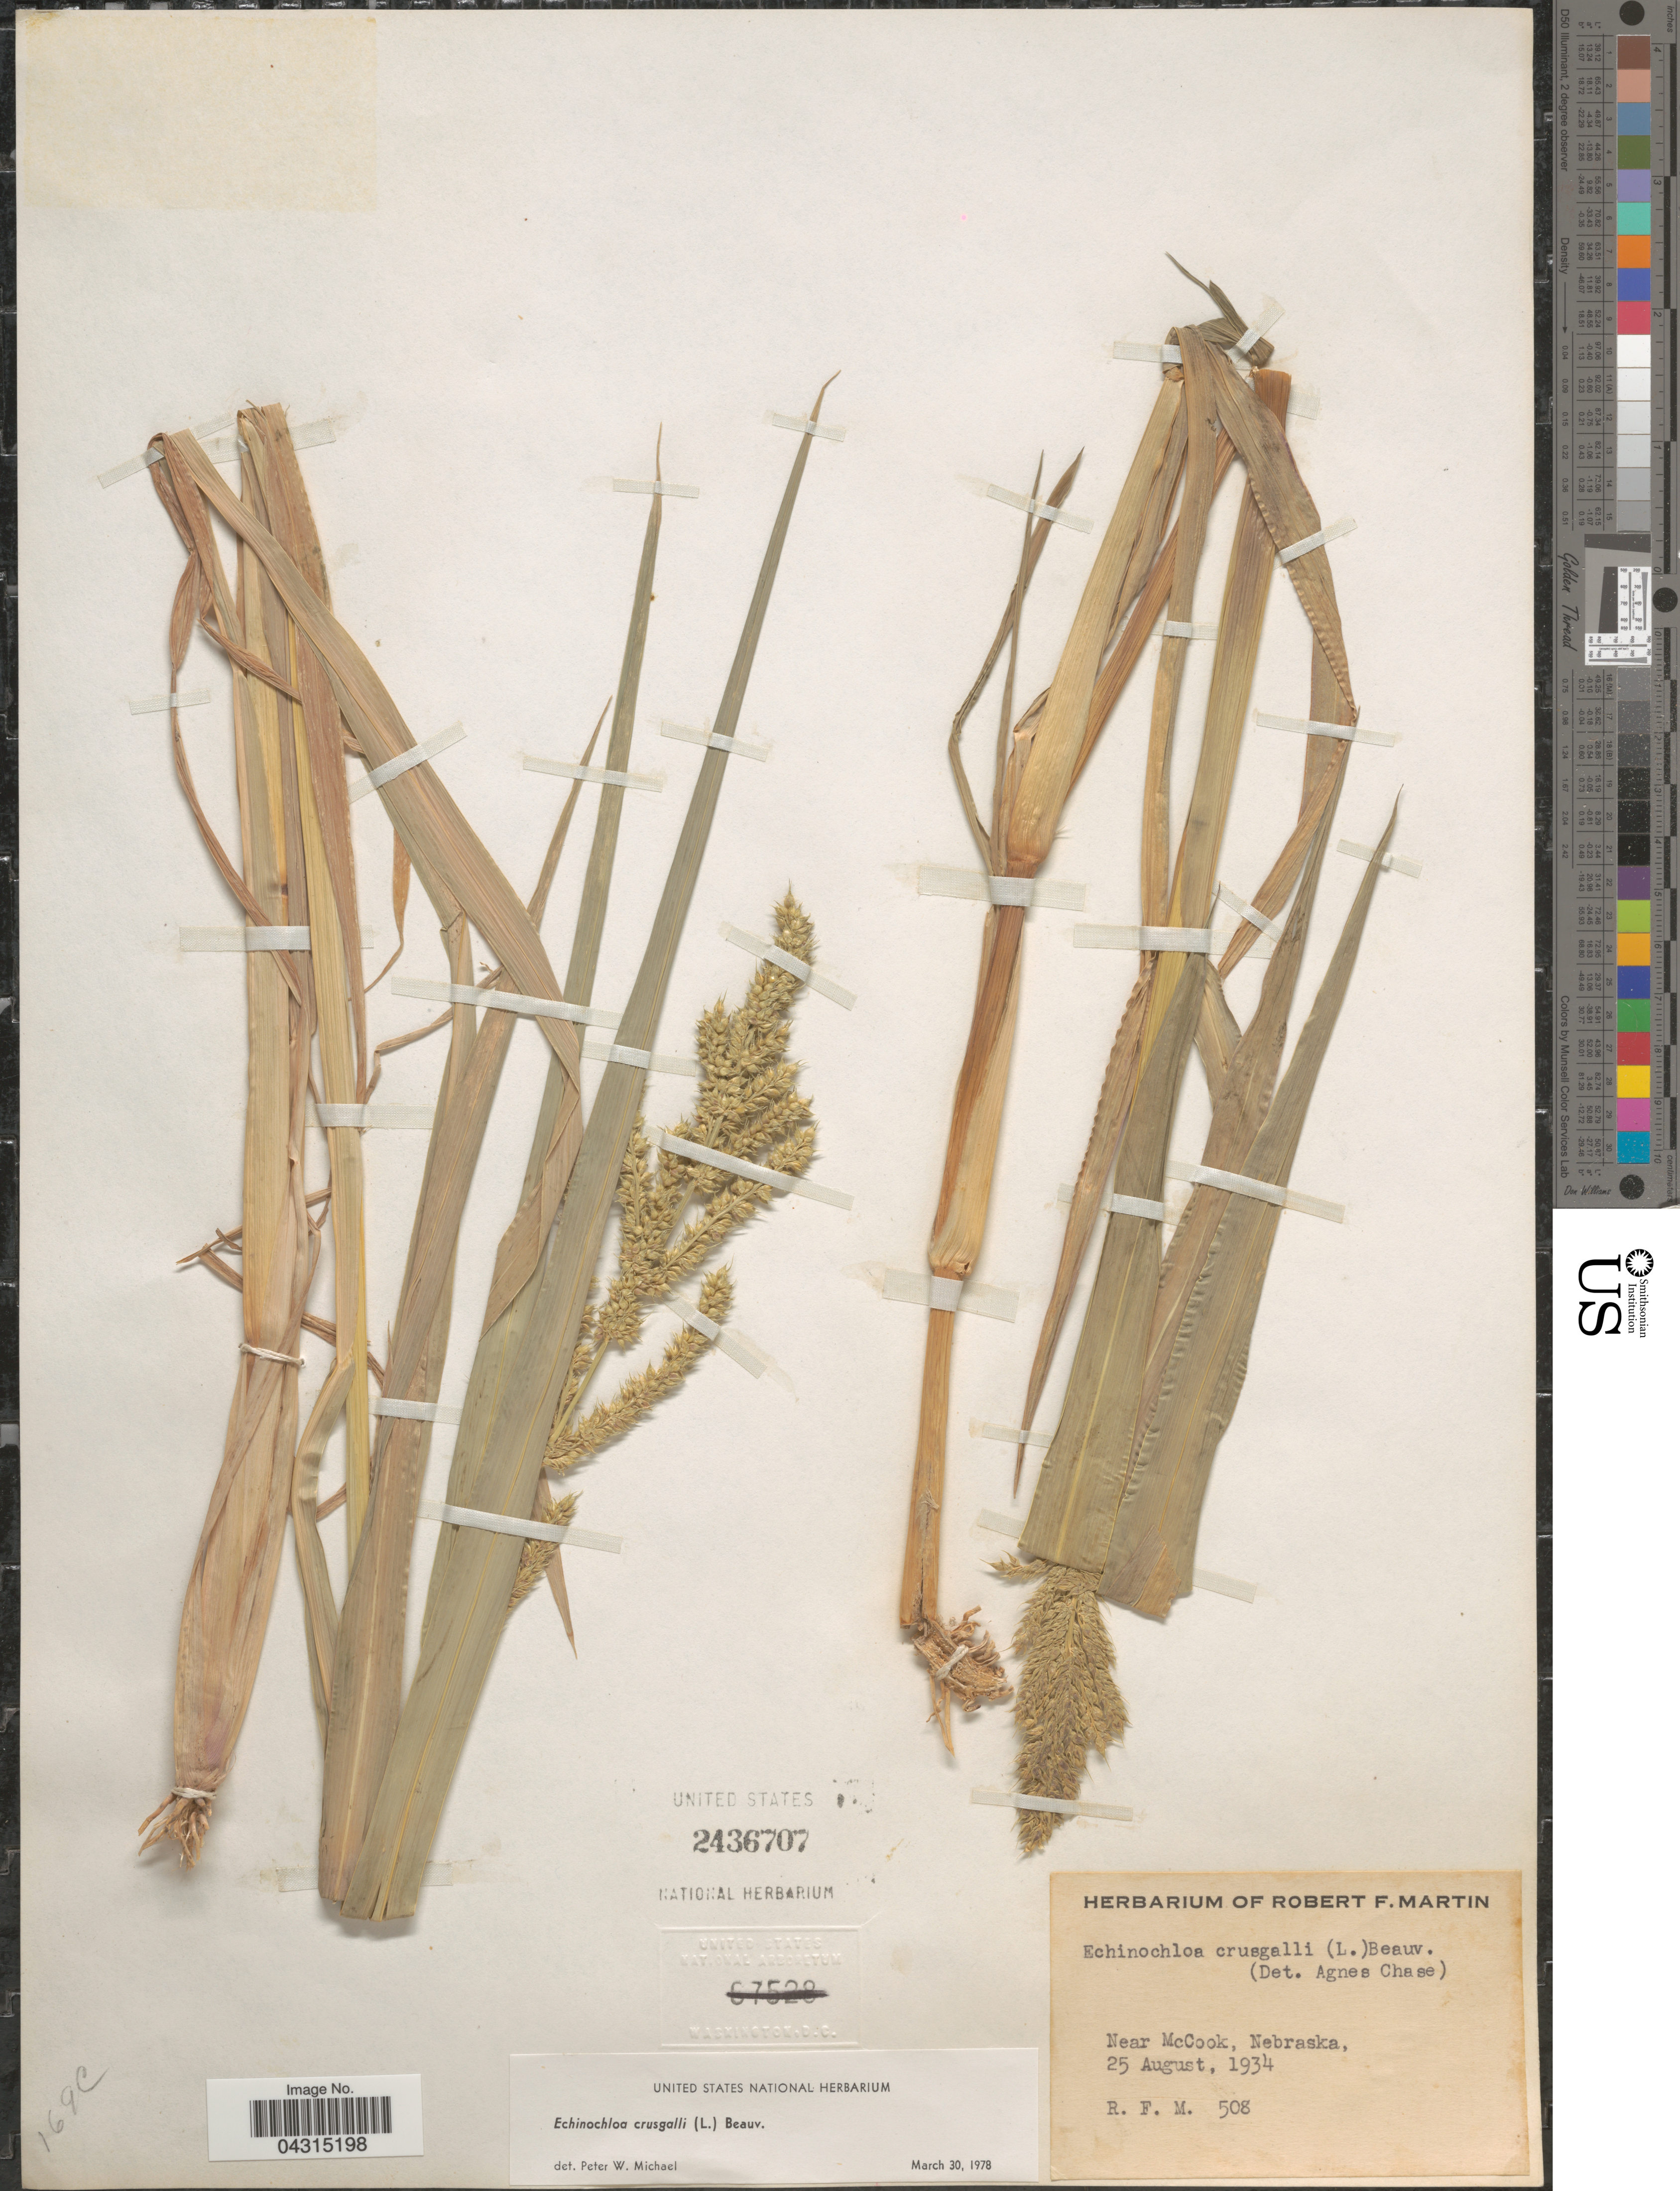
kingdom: Plantae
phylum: Tracheophyta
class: Liliopsida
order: Poales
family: Poaceae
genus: Echinochloa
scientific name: Echinochloa crus-galli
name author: (L.) P. Beauv.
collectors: R. F. Martin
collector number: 508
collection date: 1934-08-25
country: United States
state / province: Nebraska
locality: Near McCook.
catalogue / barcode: US 2436707